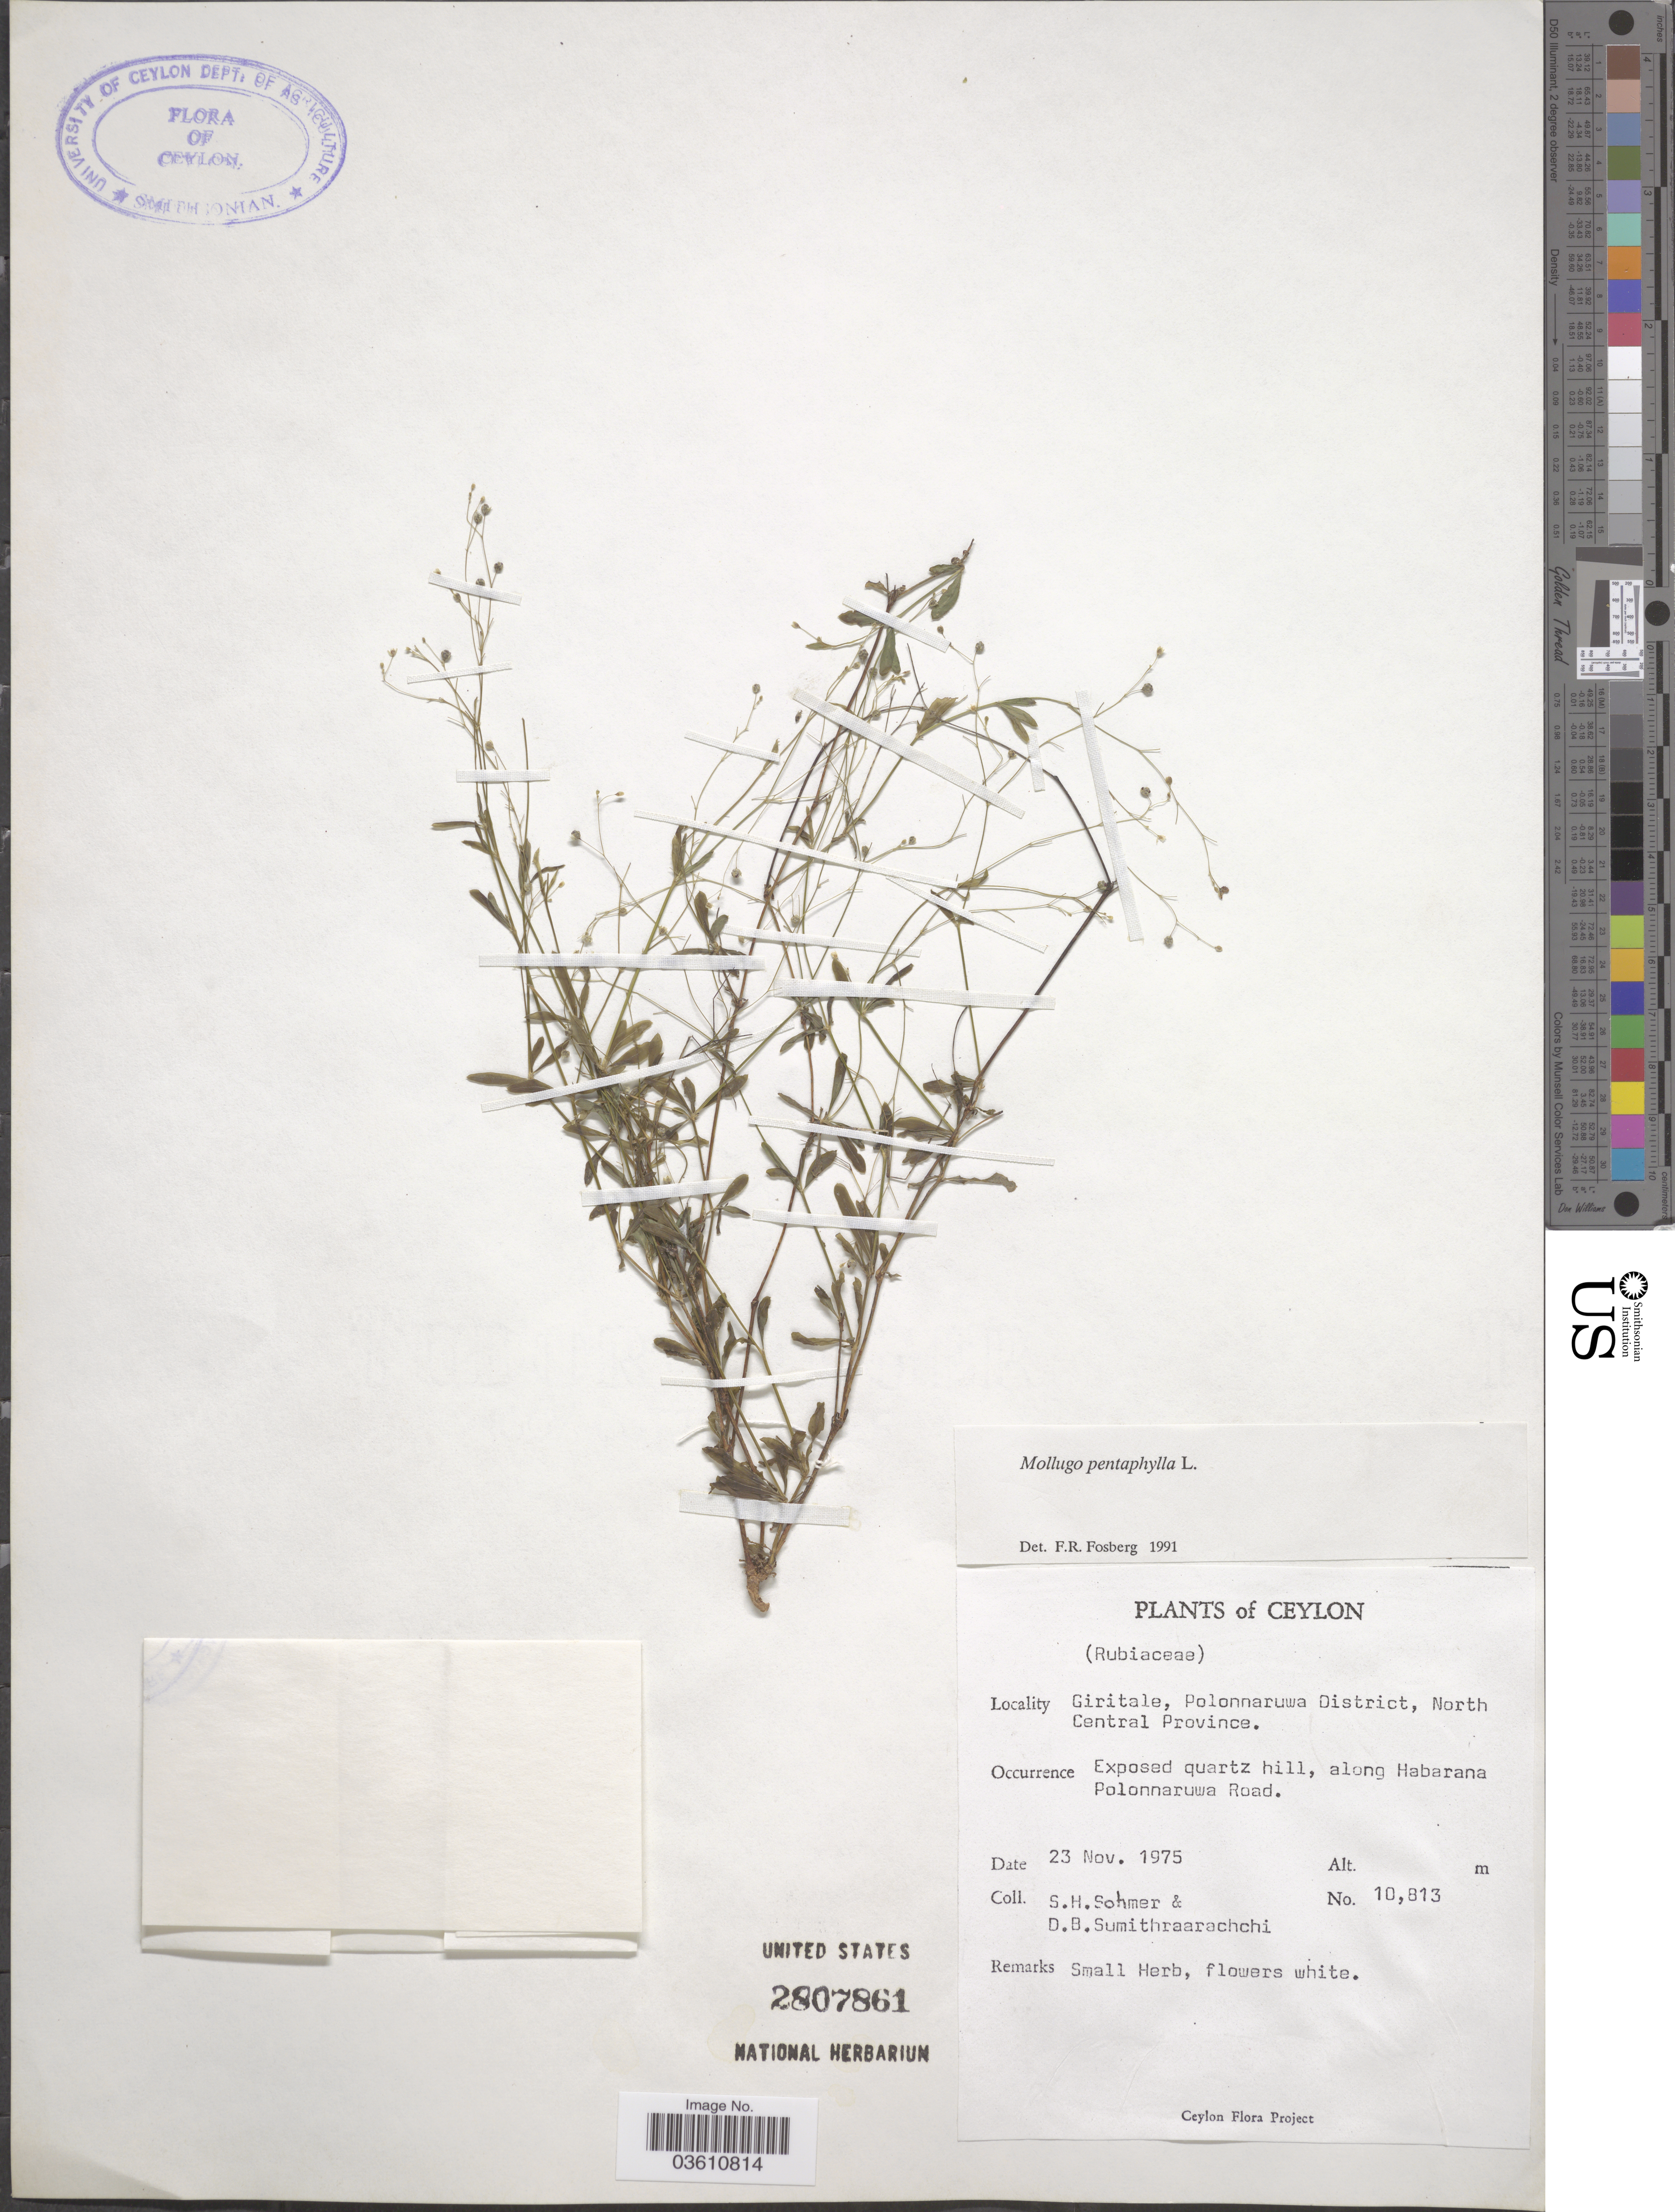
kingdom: Plantae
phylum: Tracheophyta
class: Magnoliopsida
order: Caryophyllales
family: Molluginaceae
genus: Trigastrotheca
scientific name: Trigastrotheca pentaphylla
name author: (L.) Thulin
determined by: Strong, Mark T., (BOT), Smithsonian Institution - National Museum of Natural History (UNITED STATES)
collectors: S. H. Sohmer & D. B. Sumithraarachchi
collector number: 10813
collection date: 1975-11-23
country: Sri Lanka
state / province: North Central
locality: Ceylon. Giritale, Polonnaruwa District, North Central Province. Along Habarana Polonnaruwa Road.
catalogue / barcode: US 2807861